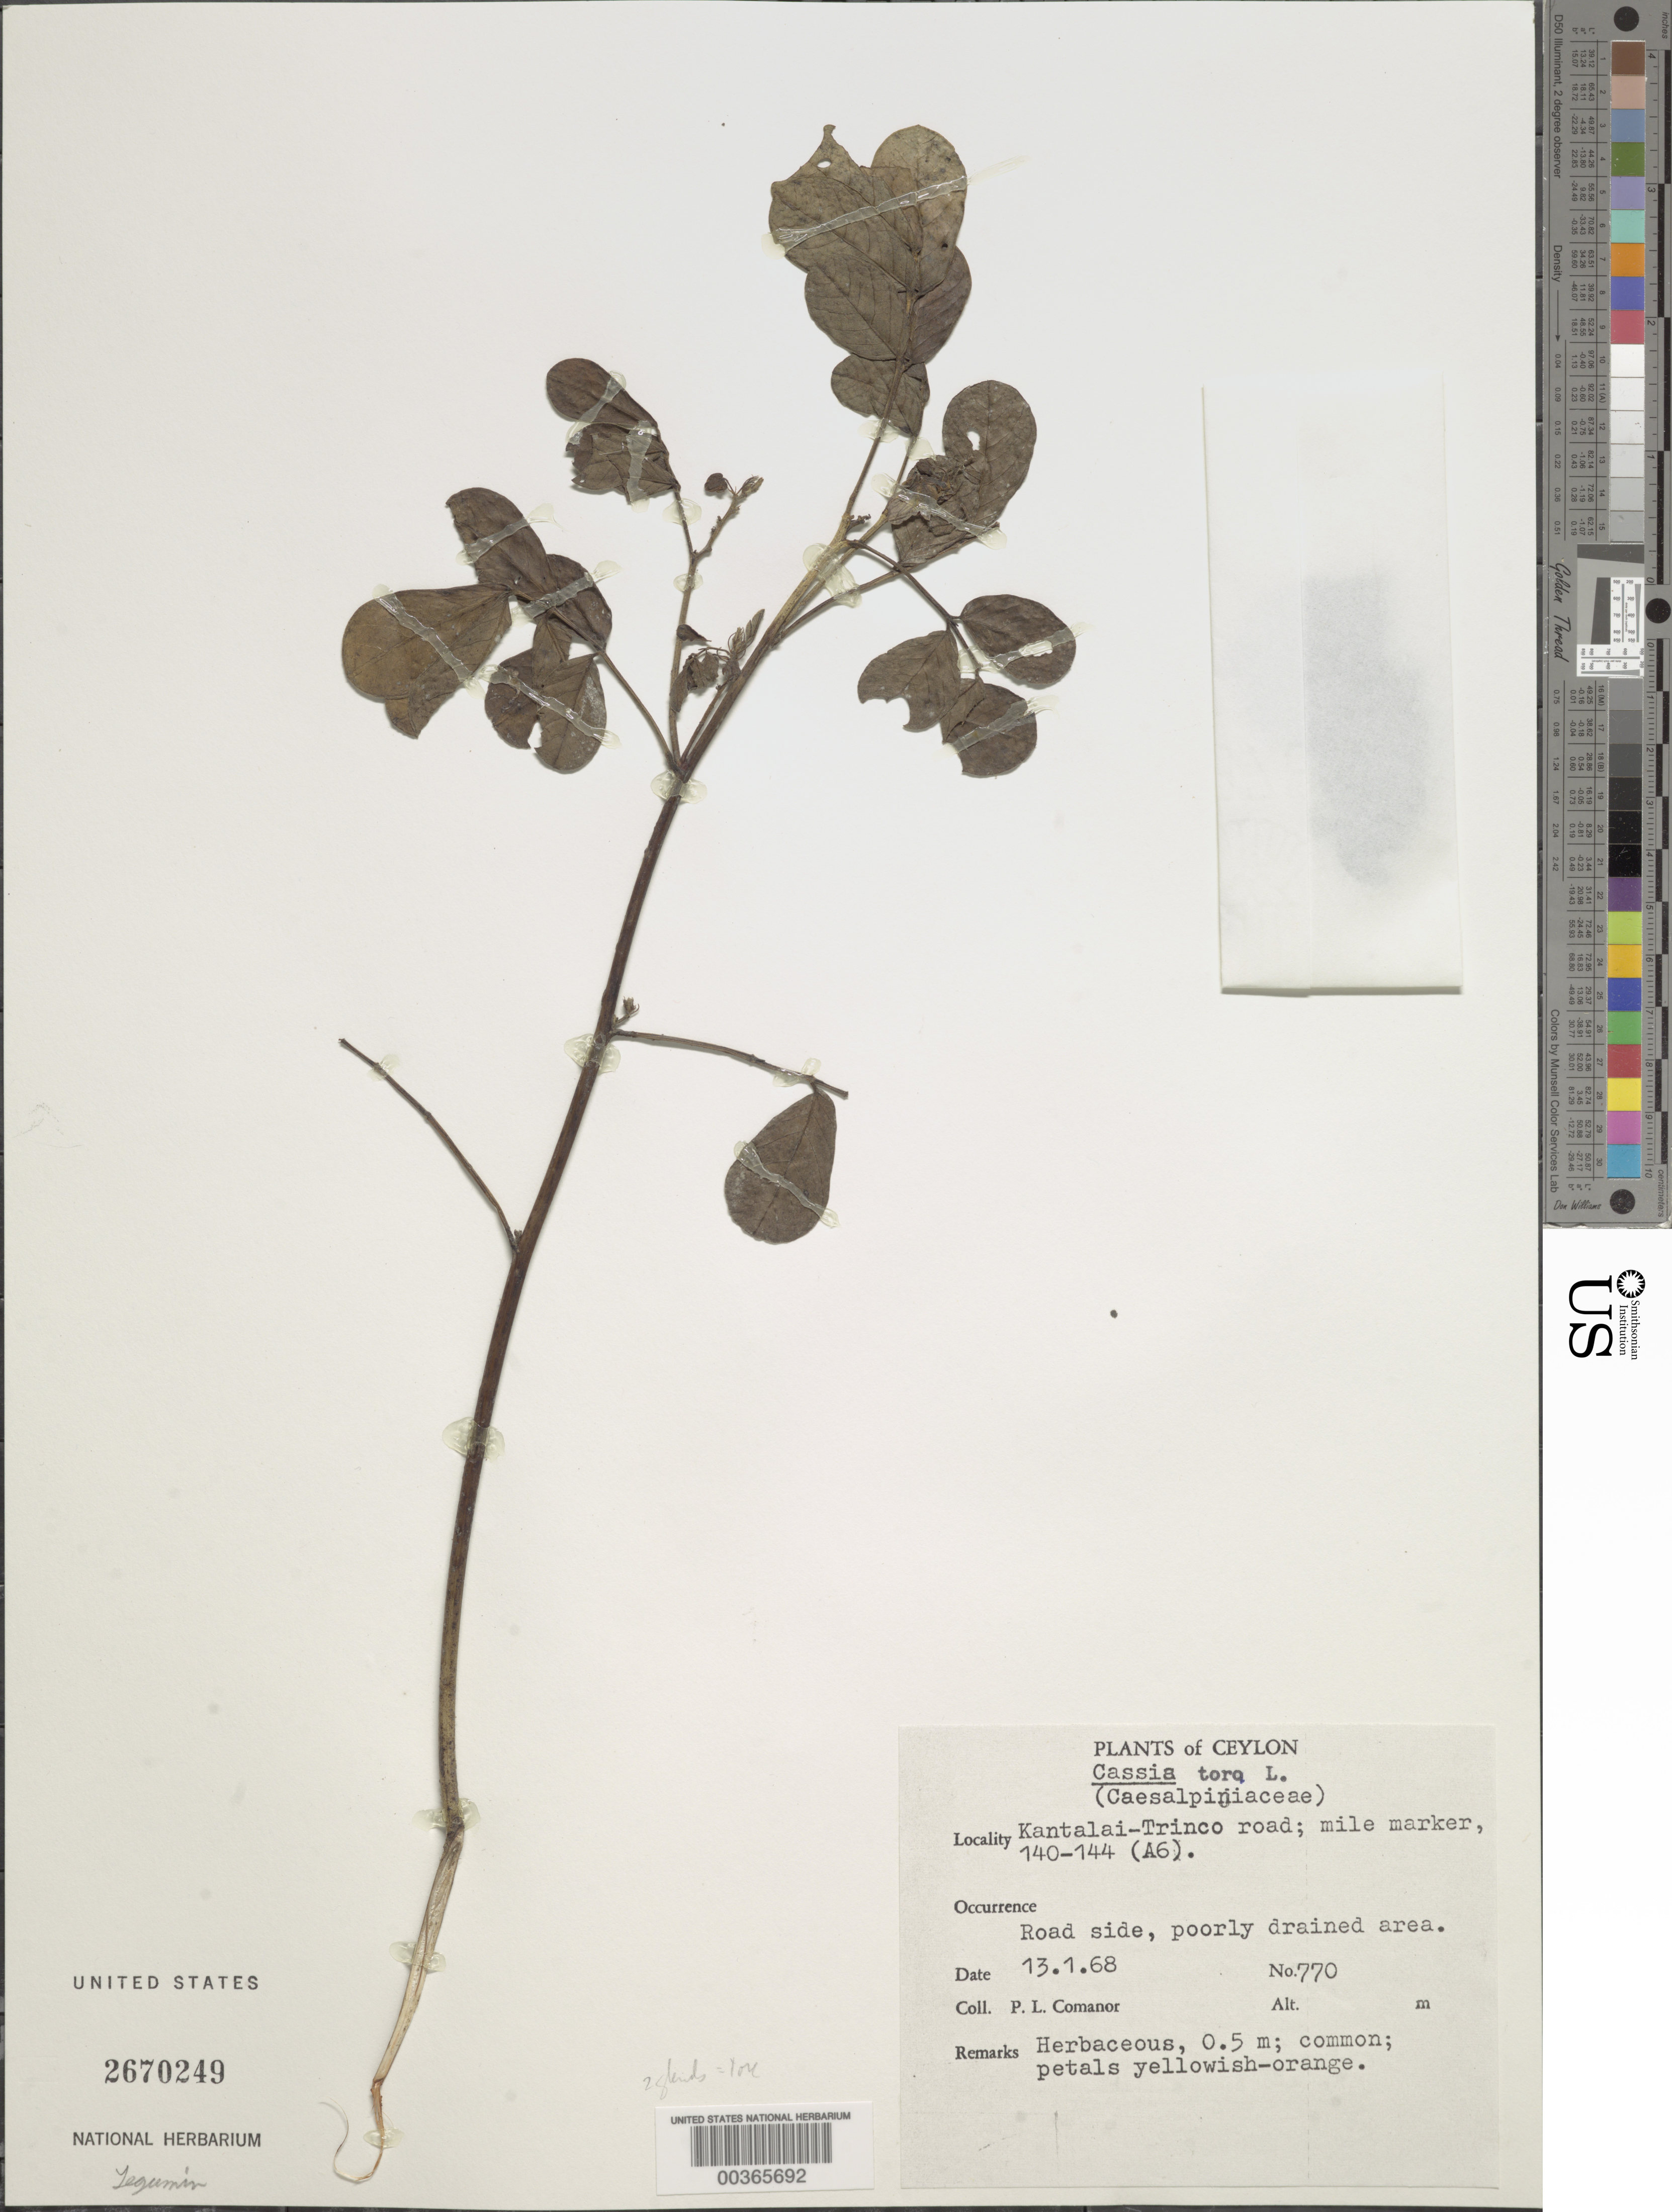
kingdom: Plantae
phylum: Tracheophyta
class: Magnoliopsida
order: Fabales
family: Fabaceae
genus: Senna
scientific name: Senna obtusifolia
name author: (L.) H.S. Irwin & Barneby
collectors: P. Comanor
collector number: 770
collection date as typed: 13 Jan 1968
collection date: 1968-01-13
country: Sri Lanka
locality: Kantalai-trinco road; mile marker 140-144 (a6)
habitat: Roadside; poorly drained area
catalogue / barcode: US 2670249